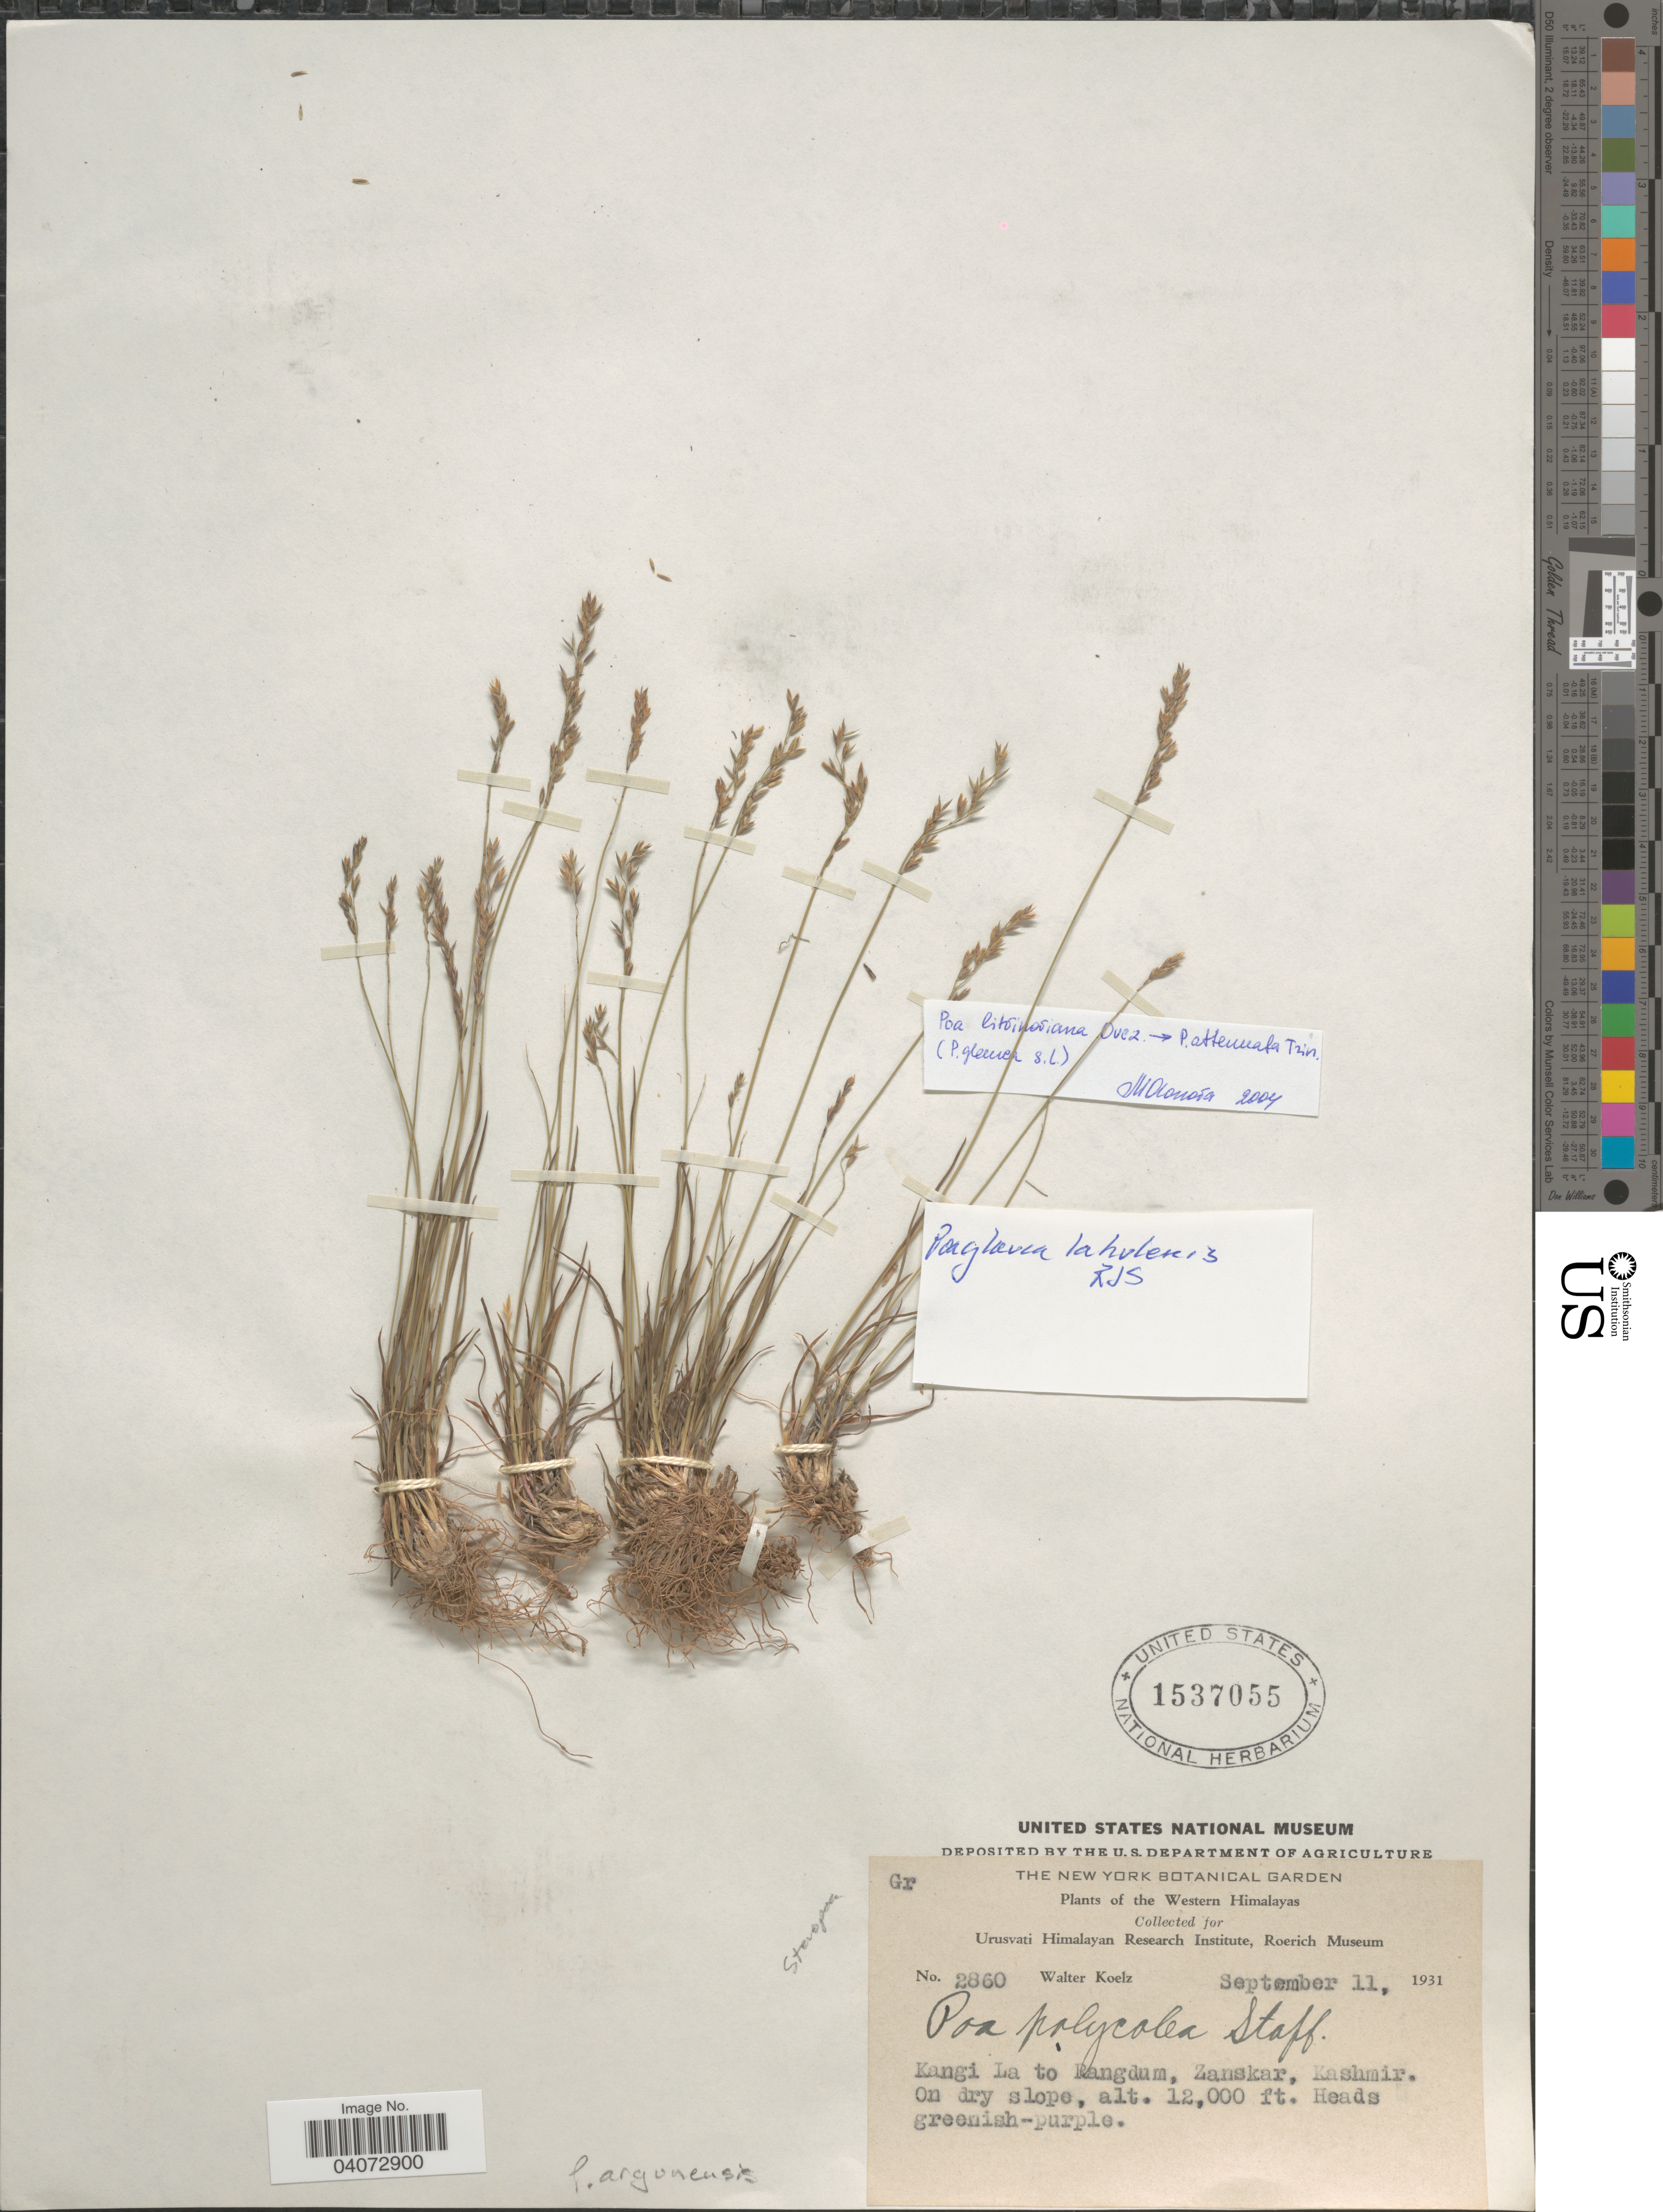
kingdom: Plantae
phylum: Tracheophyta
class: Liliopsida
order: Poales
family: Poaceae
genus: Poa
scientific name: Poa albertii subsp. lahulensis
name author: (Bor) Olonova & G.H. Zhu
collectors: W. N. Koelz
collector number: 2860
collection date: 1931-09-11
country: India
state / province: Jammu and Kashmir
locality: The Western Himalayas. Kangi La to Rangdum, Zanskar, Kashmir.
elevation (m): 3658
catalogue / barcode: US 1537055